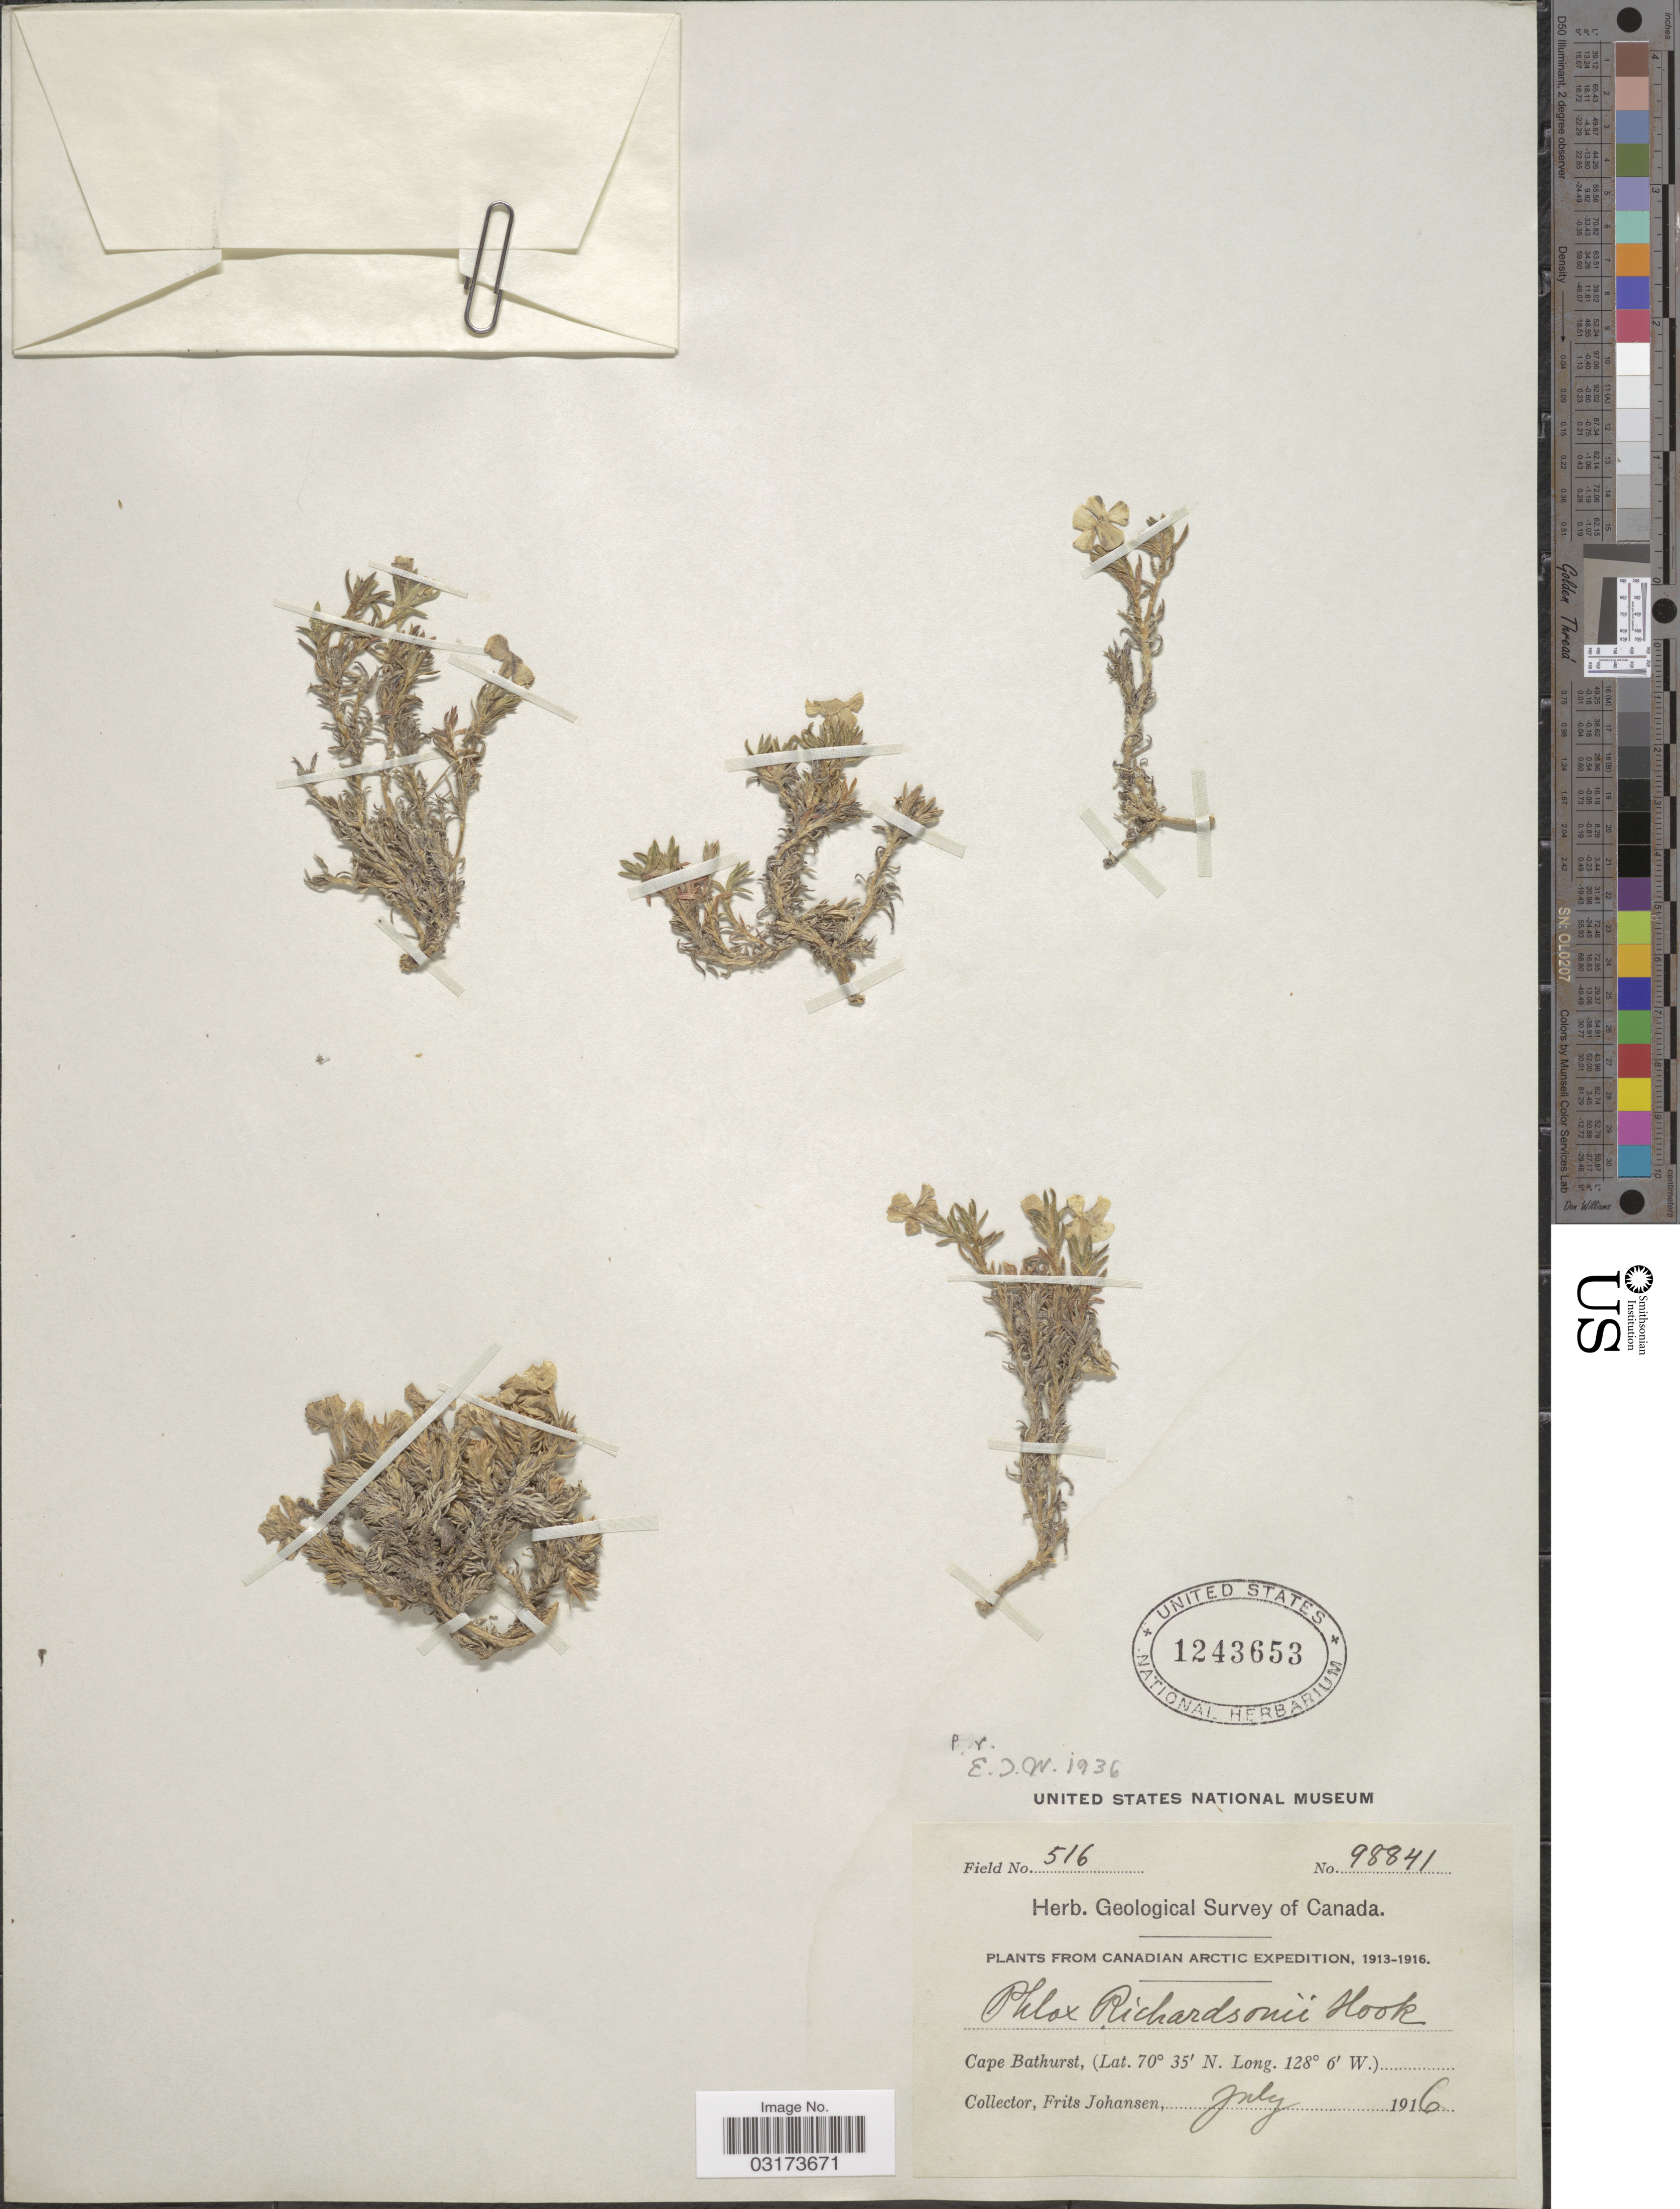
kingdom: Plantae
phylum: Tracheophyta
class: Magnoliopsida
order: Ericales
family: Polemoniaceae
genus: Phlox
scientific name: Phlox richardsonii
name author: Hook.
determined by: Mayfield, M. H.; Ferguson, C. J.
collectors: F. Johansen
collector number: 516/98841?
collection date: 1916-07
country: Canada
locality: Cape Bathurst. Canadian Arctic.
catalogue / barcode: US 1243653